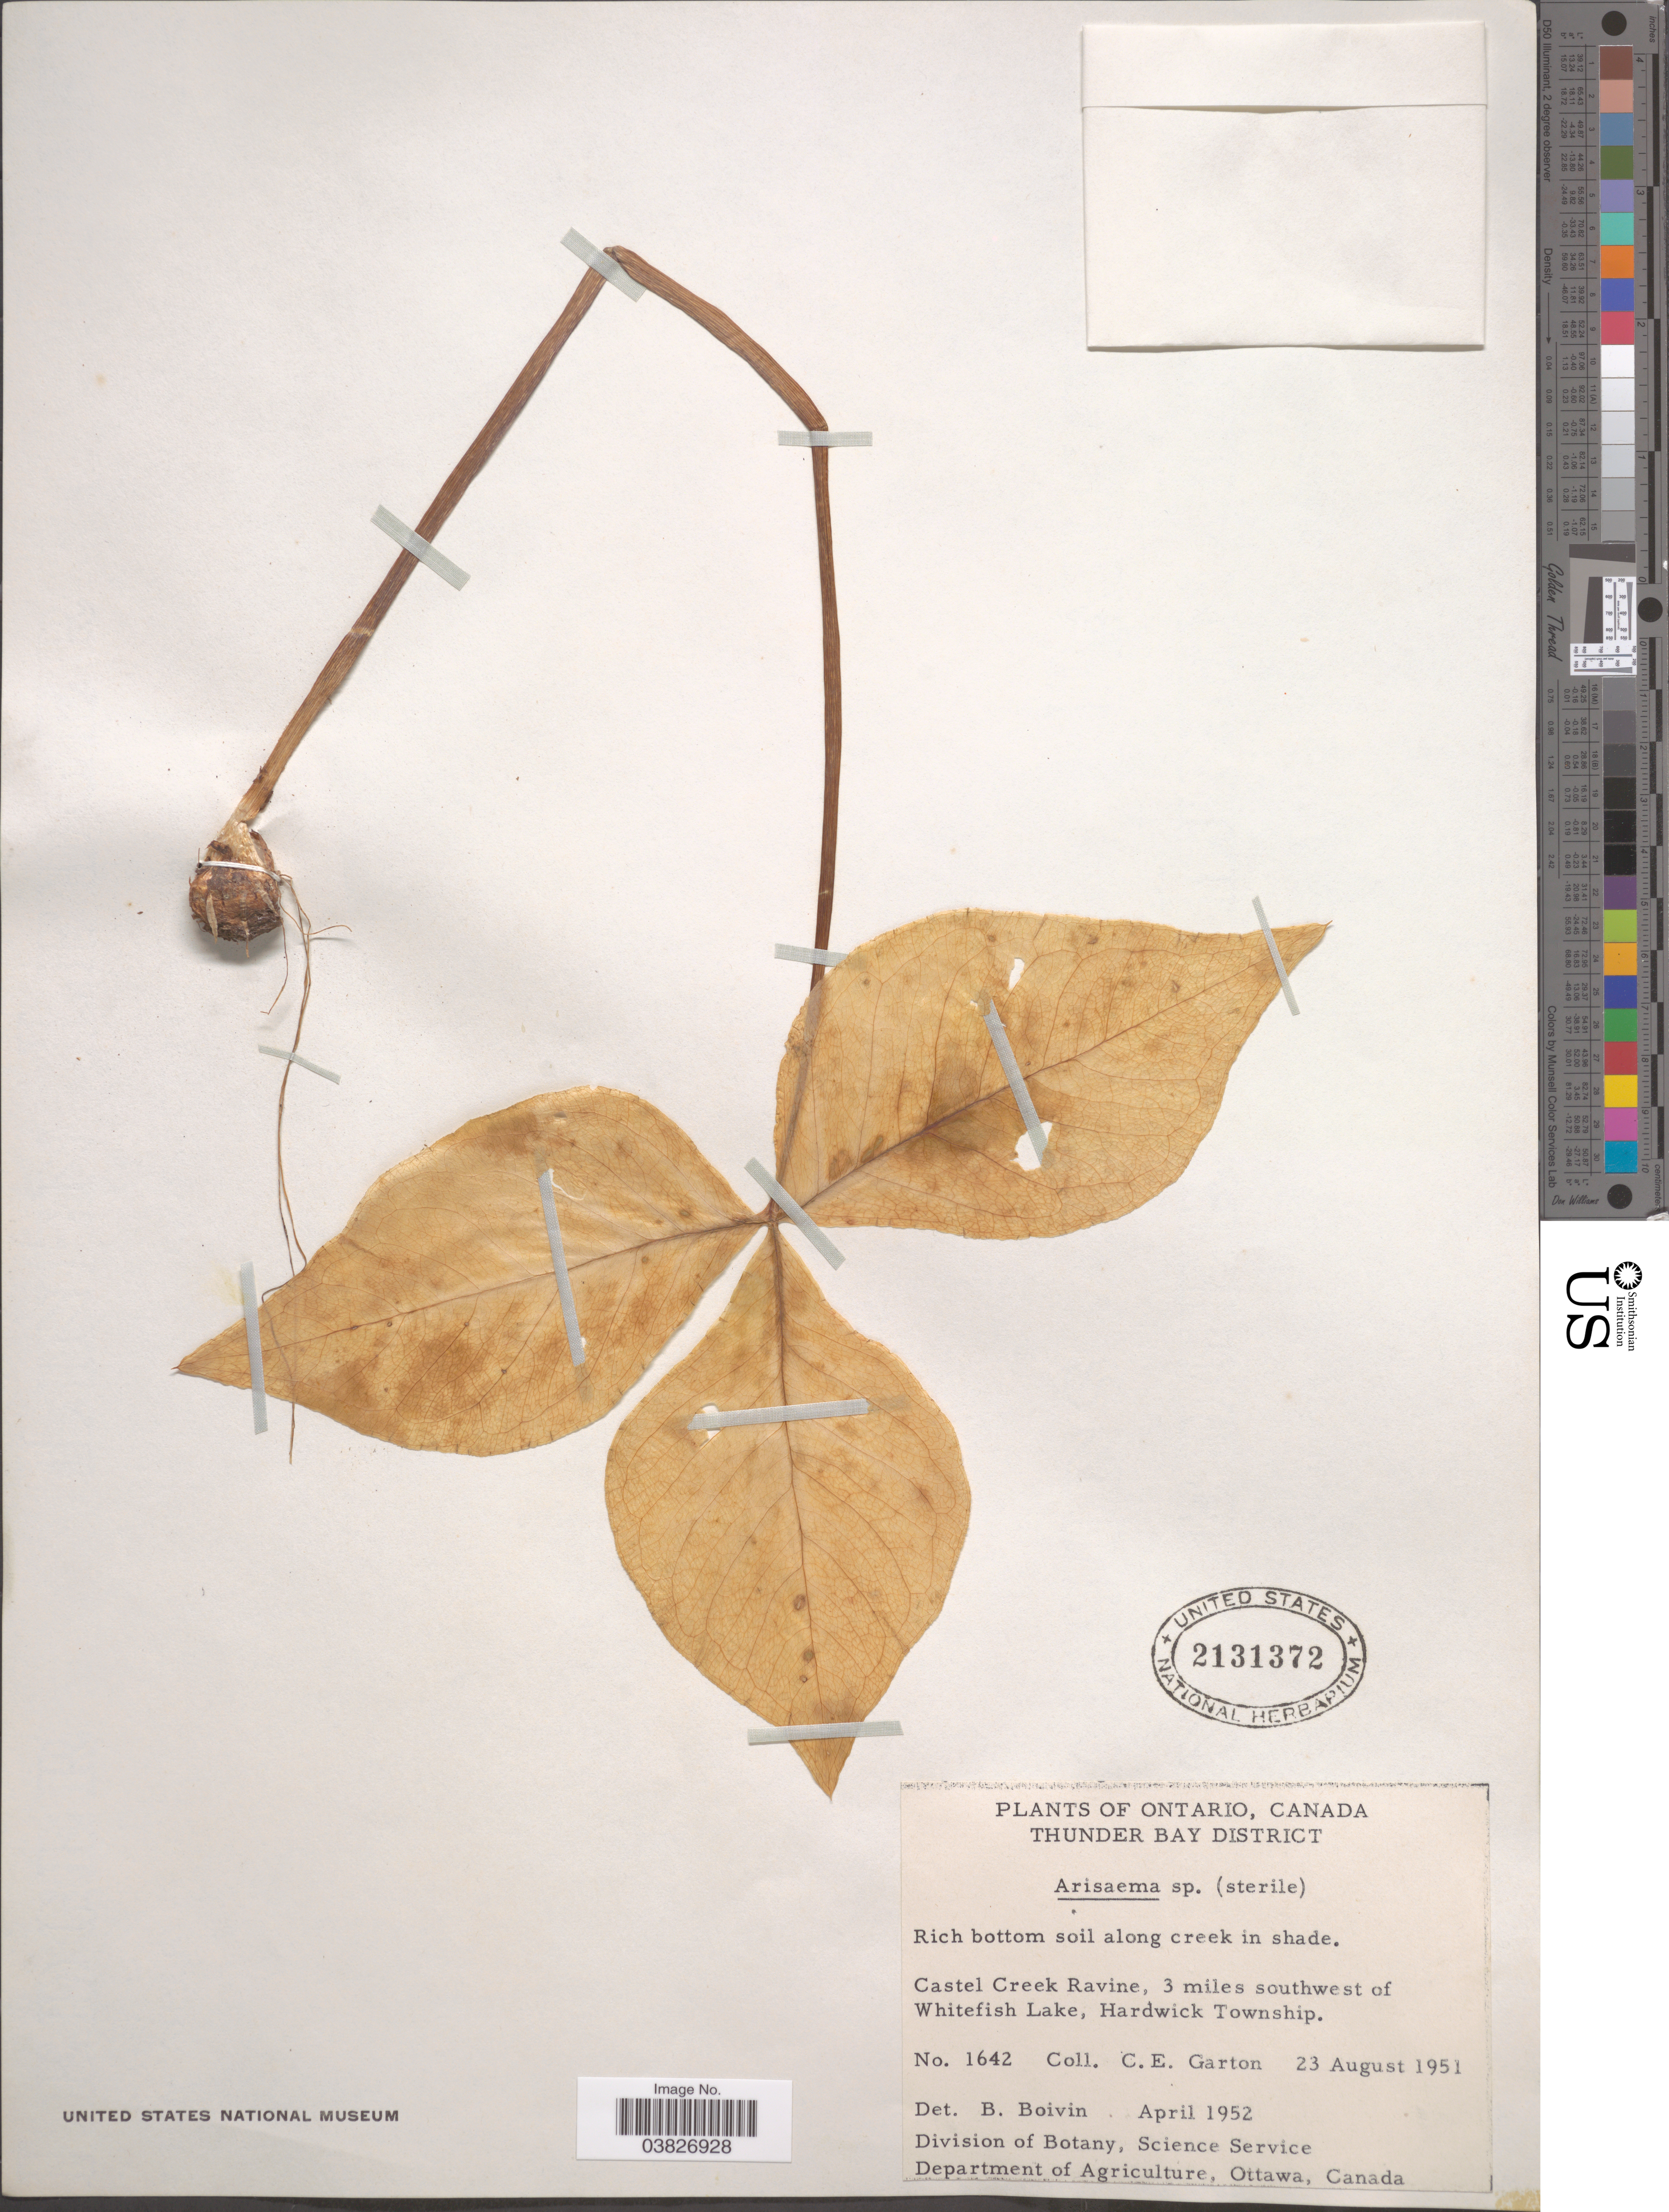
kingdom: Plantae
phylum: Tracheophyta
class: Liliopsida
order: Alismatales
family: Araceae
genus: Arisaema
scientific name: Arisaema atrorubens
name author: (Aiton) Blume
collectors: C. E. Garton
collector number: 1642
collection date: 1951-08-23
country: Canada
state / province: Ontario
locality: Thunder Bay District. Castel Creek Ravine, 3 miles southwest of Whitefish Lake, Hardwick Township.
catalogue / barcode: US 2131372